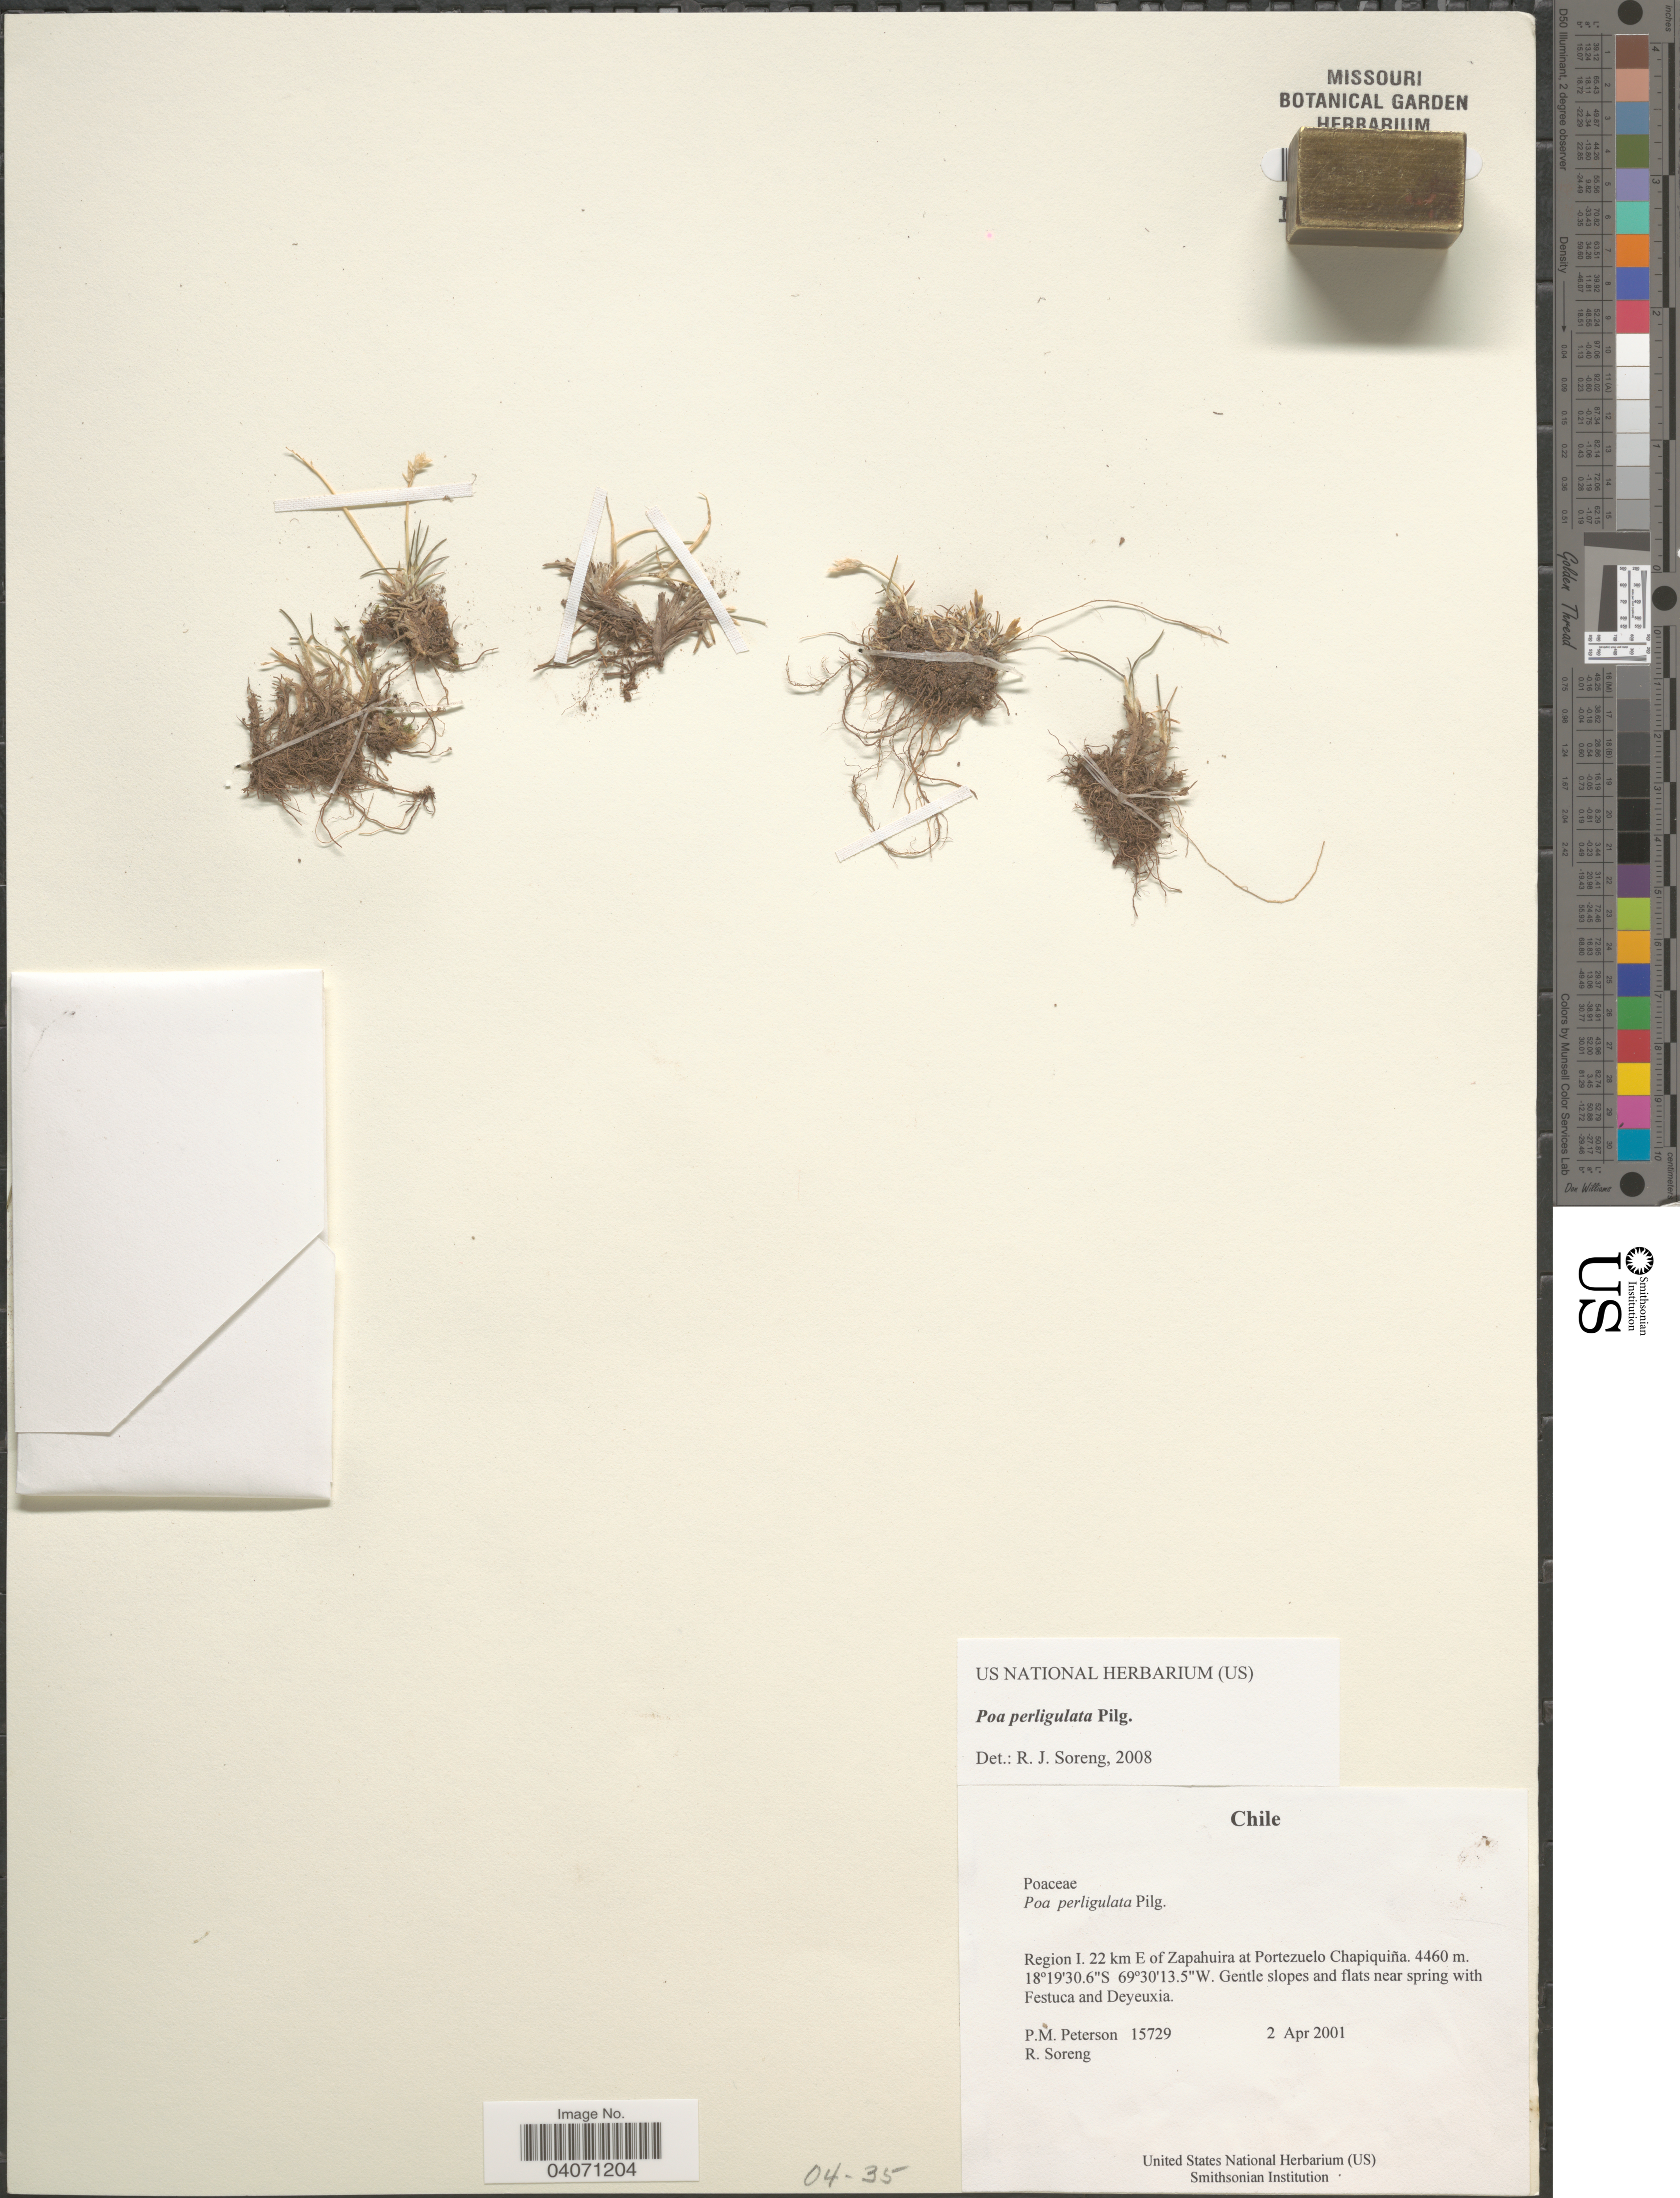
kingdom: Plantae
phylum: Tracheophyta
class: Liliopsida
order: Poales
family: Poaceae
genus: Poa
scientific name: Poa perligulata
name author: Pilg.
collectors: P. M. Peterson & R. J. Soreng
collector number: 15729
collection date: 2001-04-02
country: Chile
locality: Region I. 22 km E of Zapahuira at Portezuelo Chapiquiña.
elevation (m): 4460